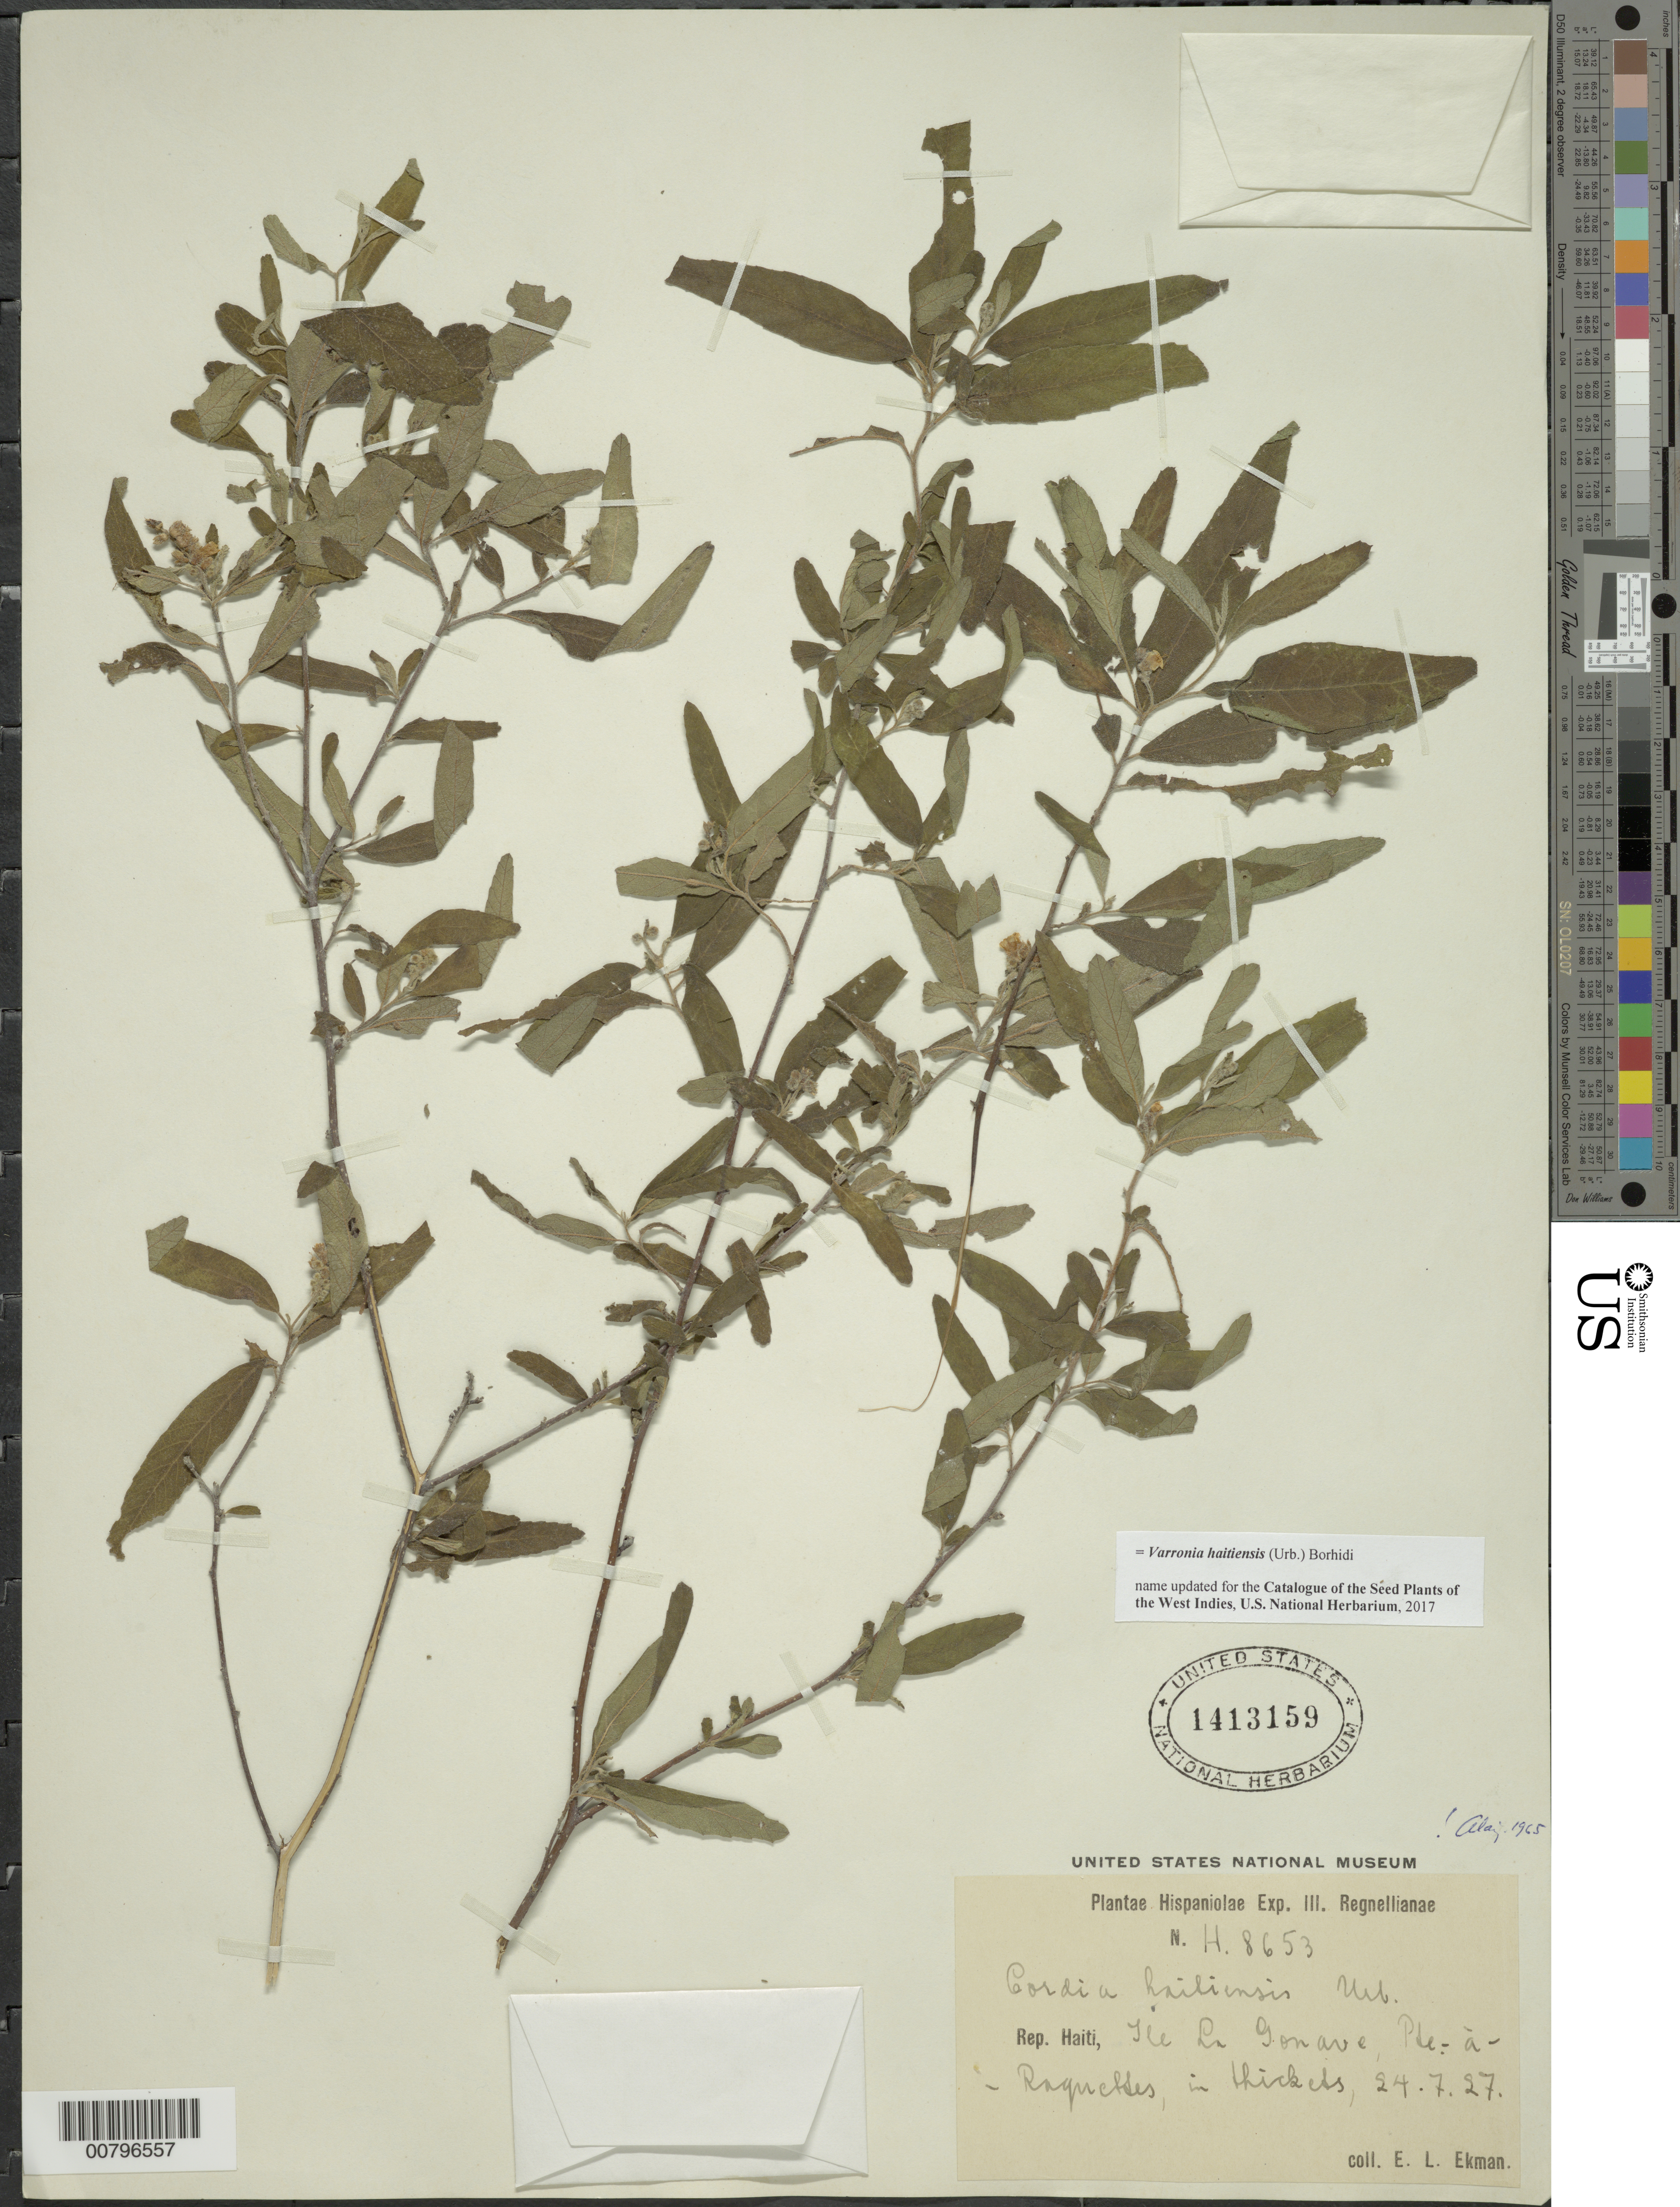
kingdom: Plantae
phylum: Tracheophyta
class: Magnoliopsida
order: Boraginales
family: Cordiaceae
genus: Varronia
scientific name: Varronia haitiensis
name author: (Urb.) Borhidi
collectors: E. L. Ekman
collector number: H 8653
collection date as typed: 24 Jul 1927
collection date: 1927-07-24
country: Haiti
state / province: Ouest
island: Gonave I.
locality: Ile de Gonave, Pte-à-Raquettes.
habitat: In thickets.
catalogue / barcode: US 1413159